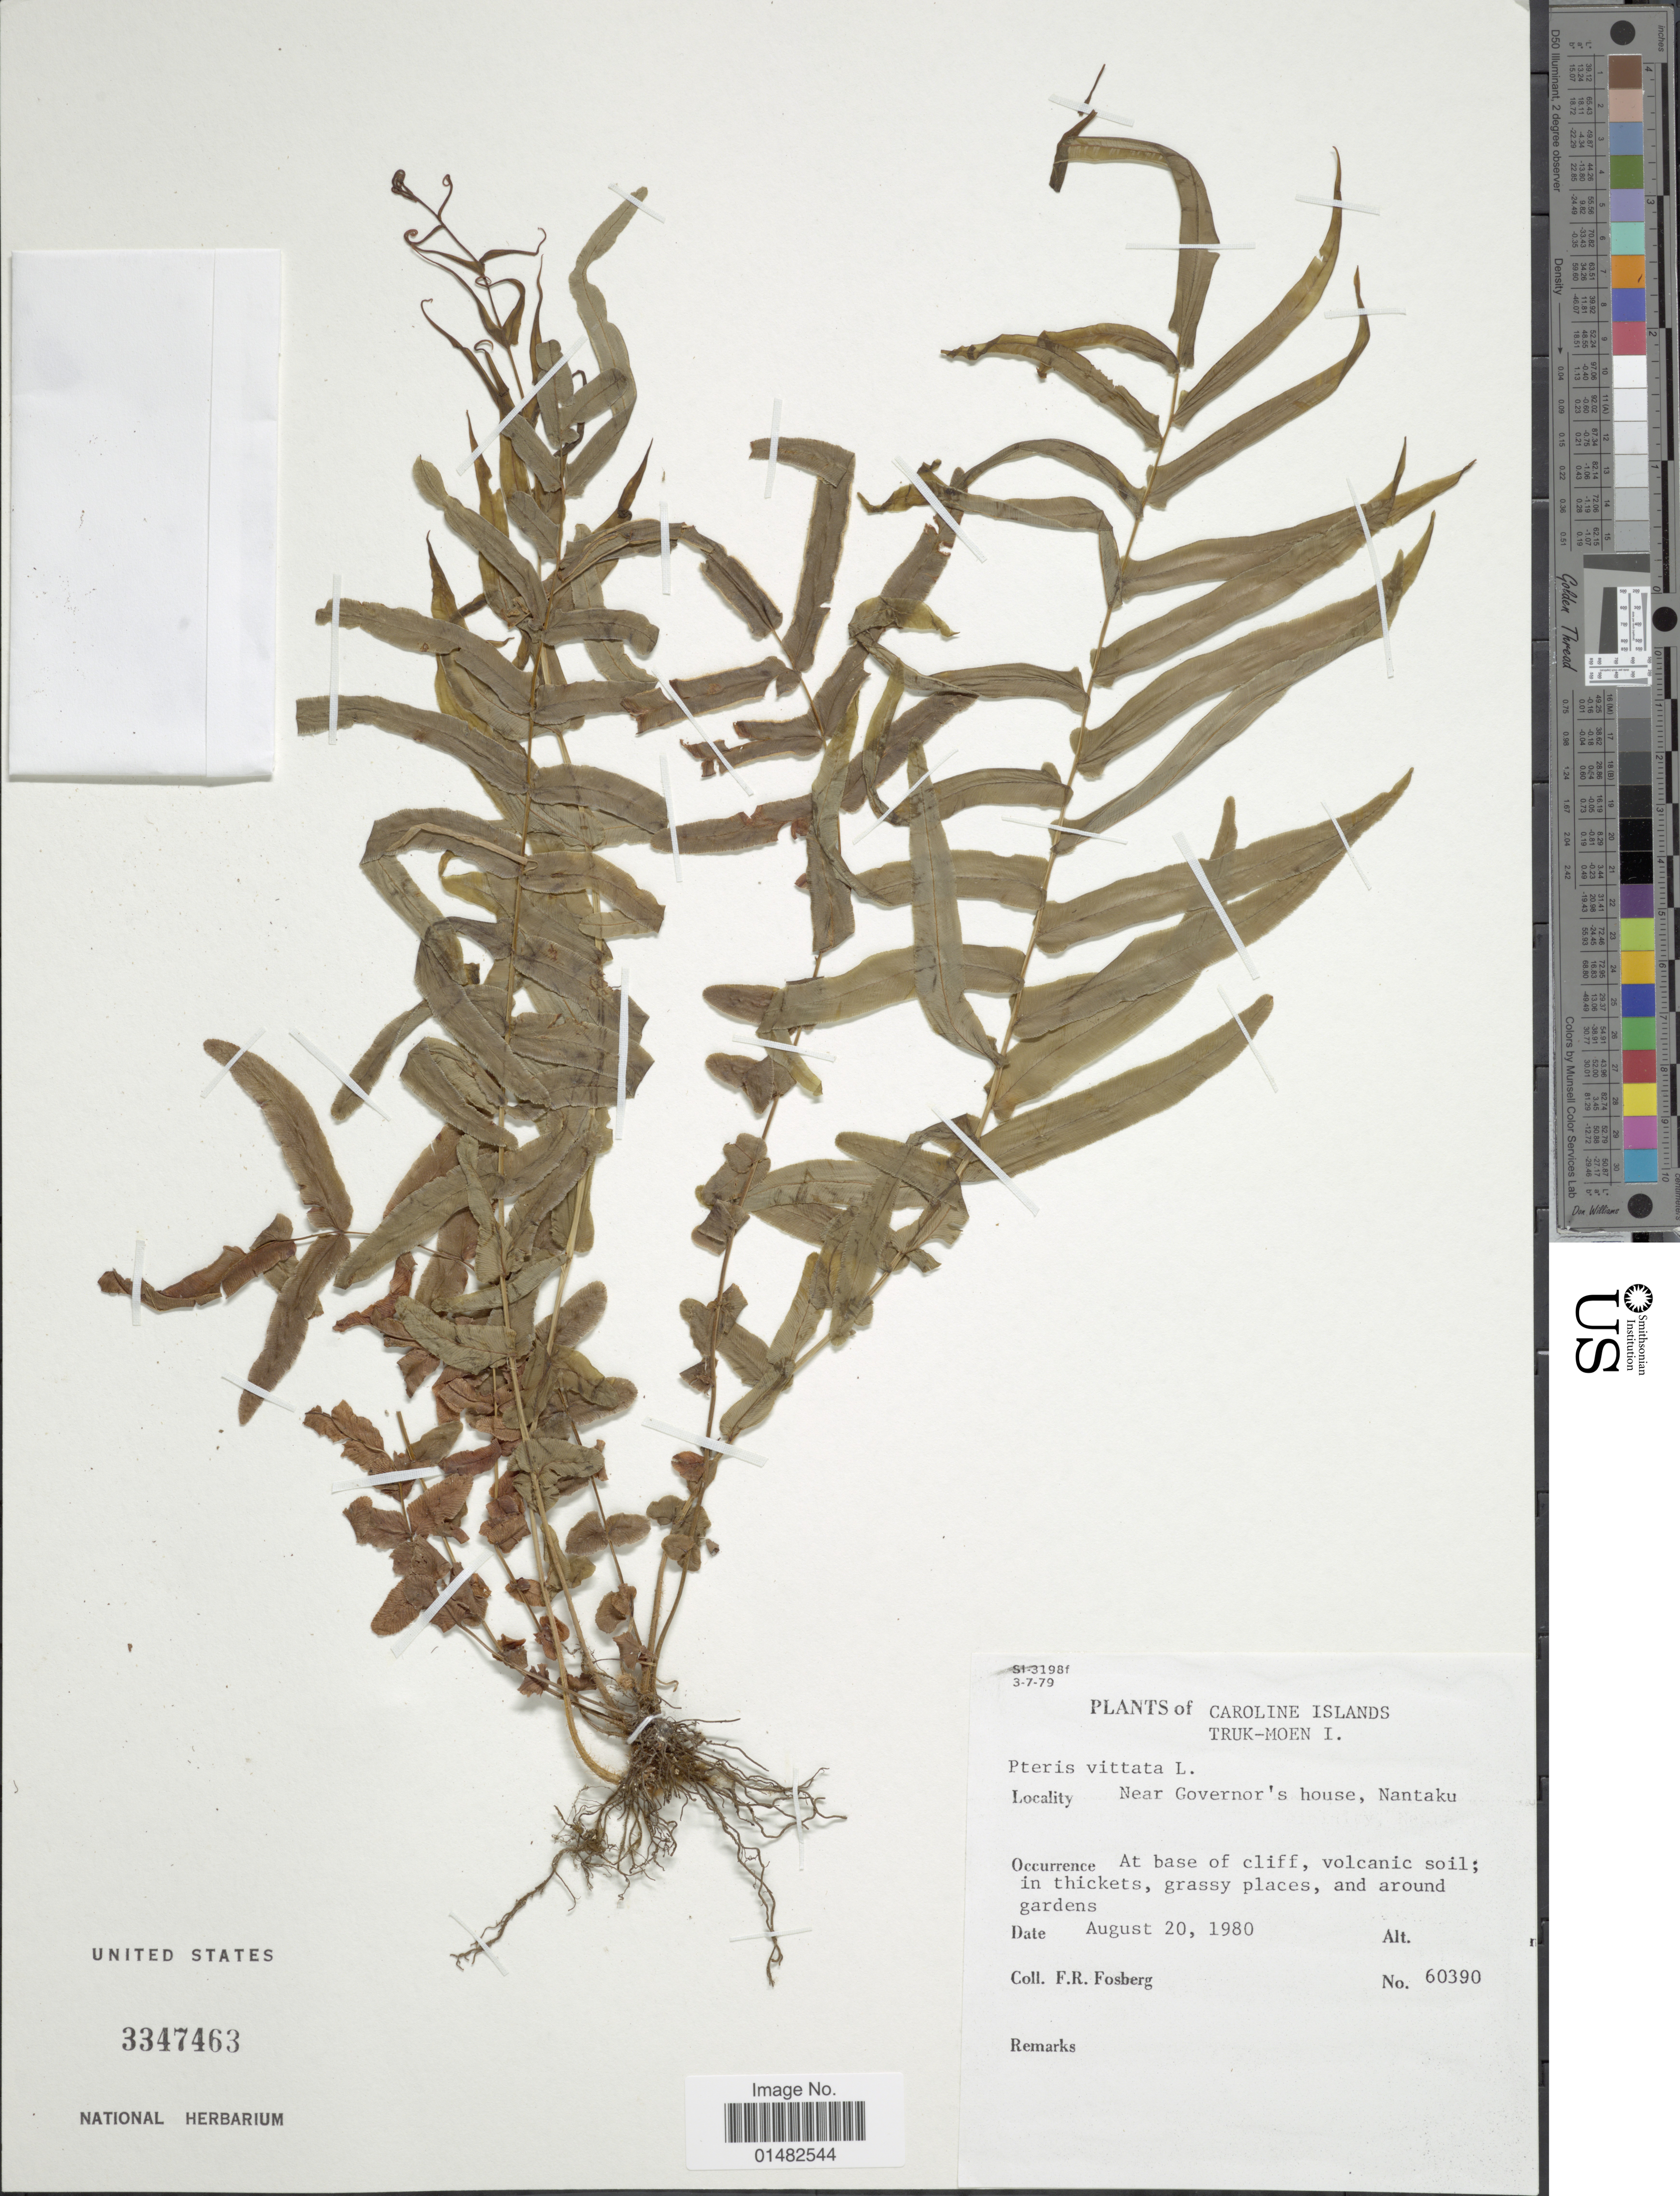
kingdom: Plantae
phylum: Tracheophyta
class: Polypodiopsida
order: Polypodiales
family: Pteridaceae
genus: Pteris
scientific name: Pteris vittata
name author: L.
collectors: F. R. Fosberg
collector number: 60390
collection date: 1980-08-20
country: Micronesia, Federated States of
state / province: Truk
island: Moen [Wono]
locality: Caroline Islands, Truk-Moen I., Near Governor's house, Nantaku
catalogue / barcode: US 3347463